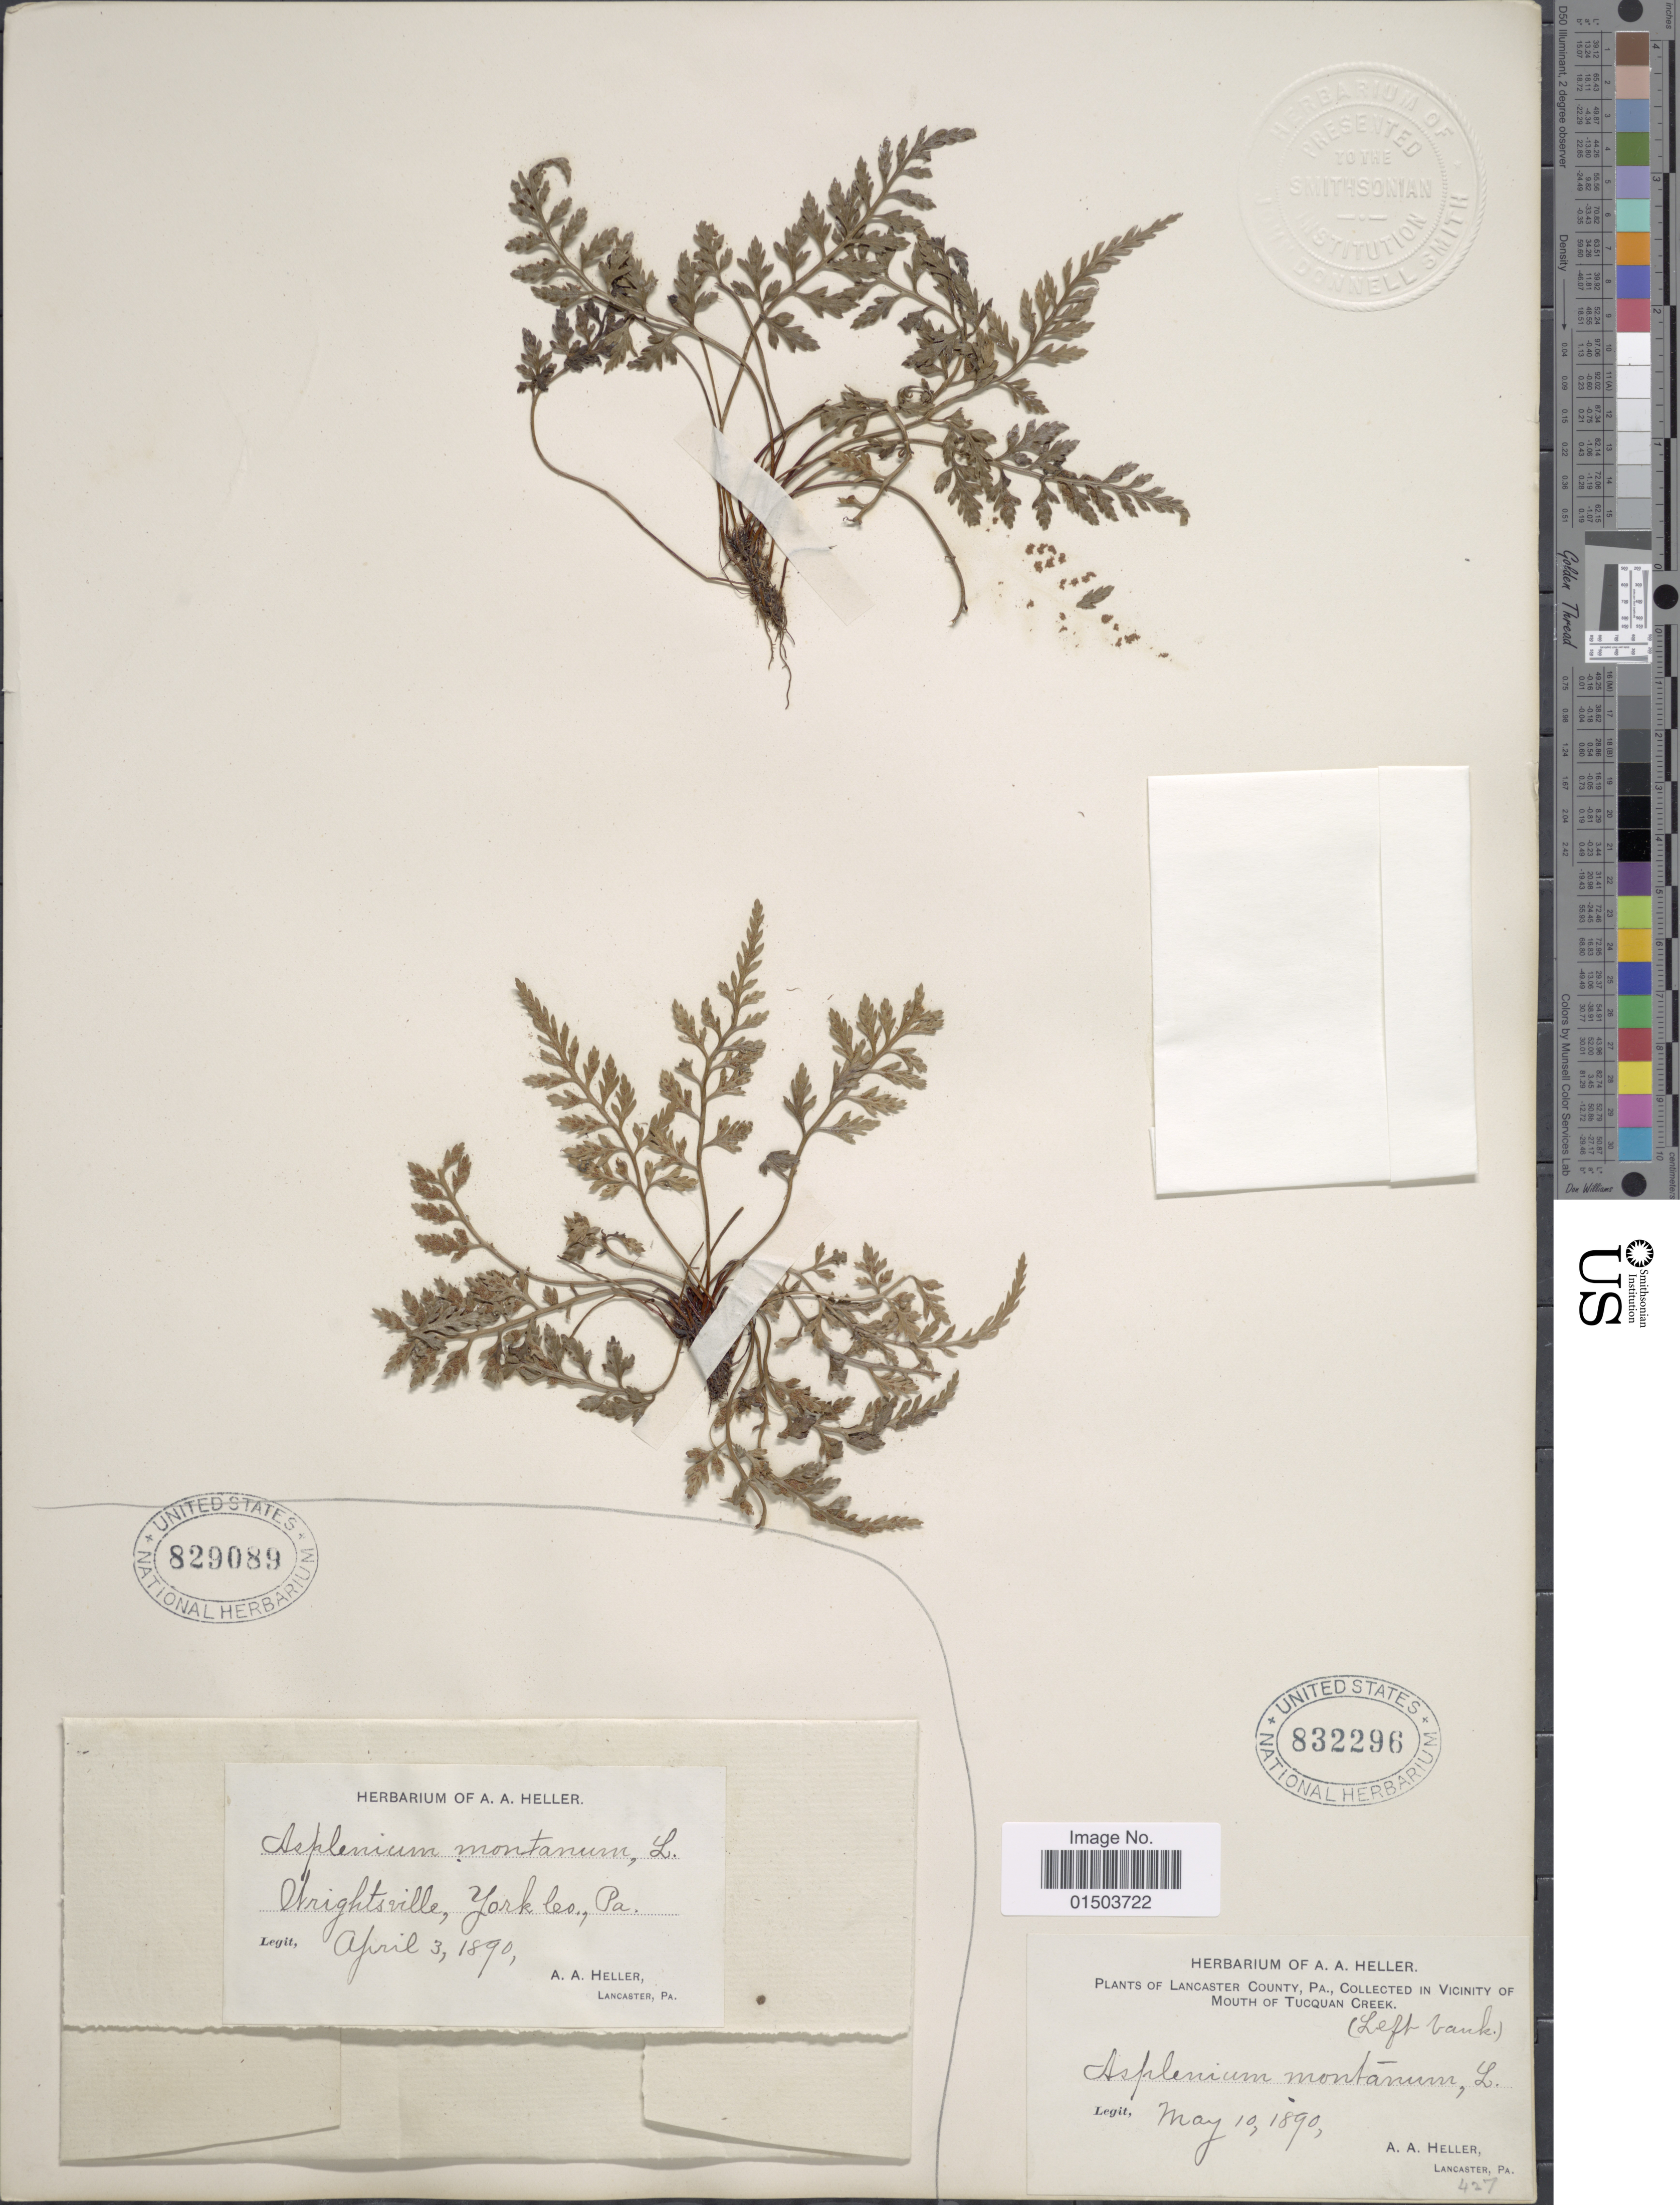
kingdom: Plantae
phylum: Tracheophyta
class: Polypodiopsida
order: Polypodiales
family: Aspleniaceae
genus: Asplenium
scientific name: Asplenium montanum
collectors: A. A. Heller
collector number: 427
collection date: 1890-05-10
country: United States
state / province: Pennsylvania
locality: Lancaster County, in the Vicinity of Mouth of Tucquan Creek (Left bank).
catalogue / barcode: US 832296-2